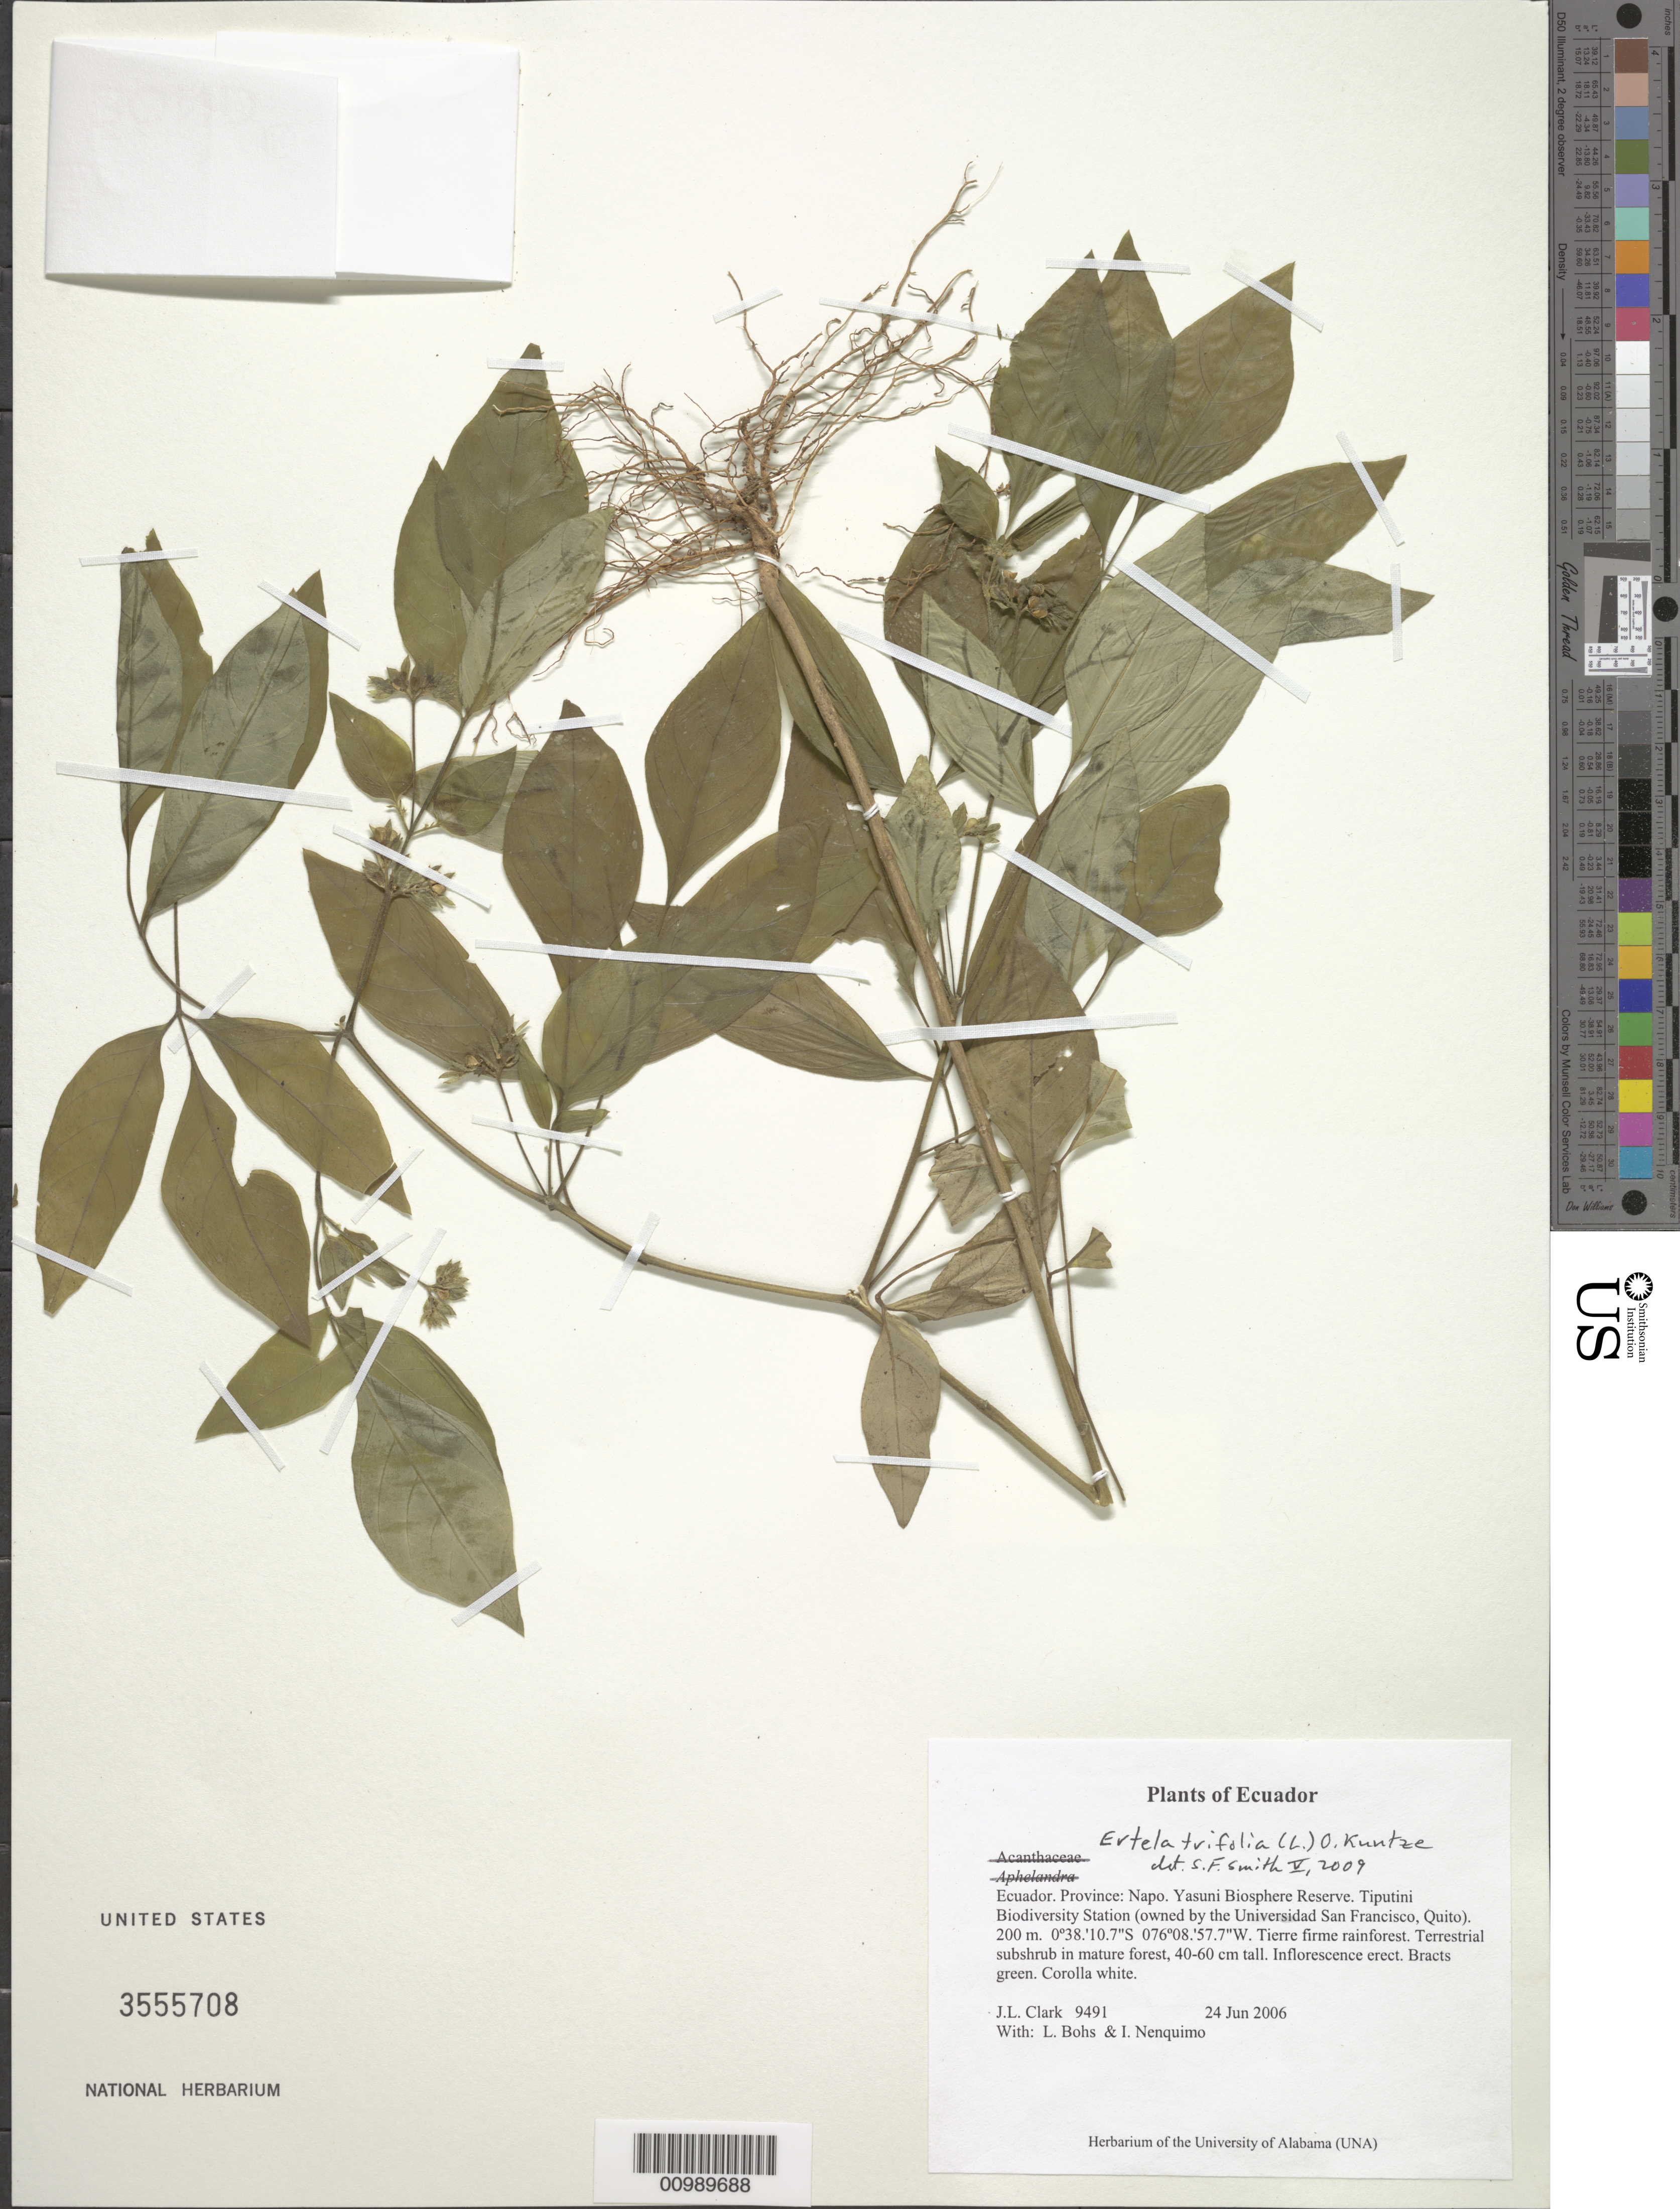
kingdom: Plantae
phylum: Tracheophyta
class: Magnoliopsida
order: Sapindales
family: Rutaceae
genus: Ertela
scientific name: Ertela trifolia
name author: (L.) Kuntze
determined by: Strong, Mark T., (BOT), Smithsonian Institution - National Museum of Natural History (UNITED STATES)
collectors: J. L. Clark, L. A. Bohs & I. Nenquimo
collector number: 9491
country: Ecuador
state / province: Napo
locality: Yasuni Biosphere Reserve, Tiputino, Biodiversity Station Universidad San Francisco, Quito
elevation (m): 200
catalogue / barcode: US 3555708